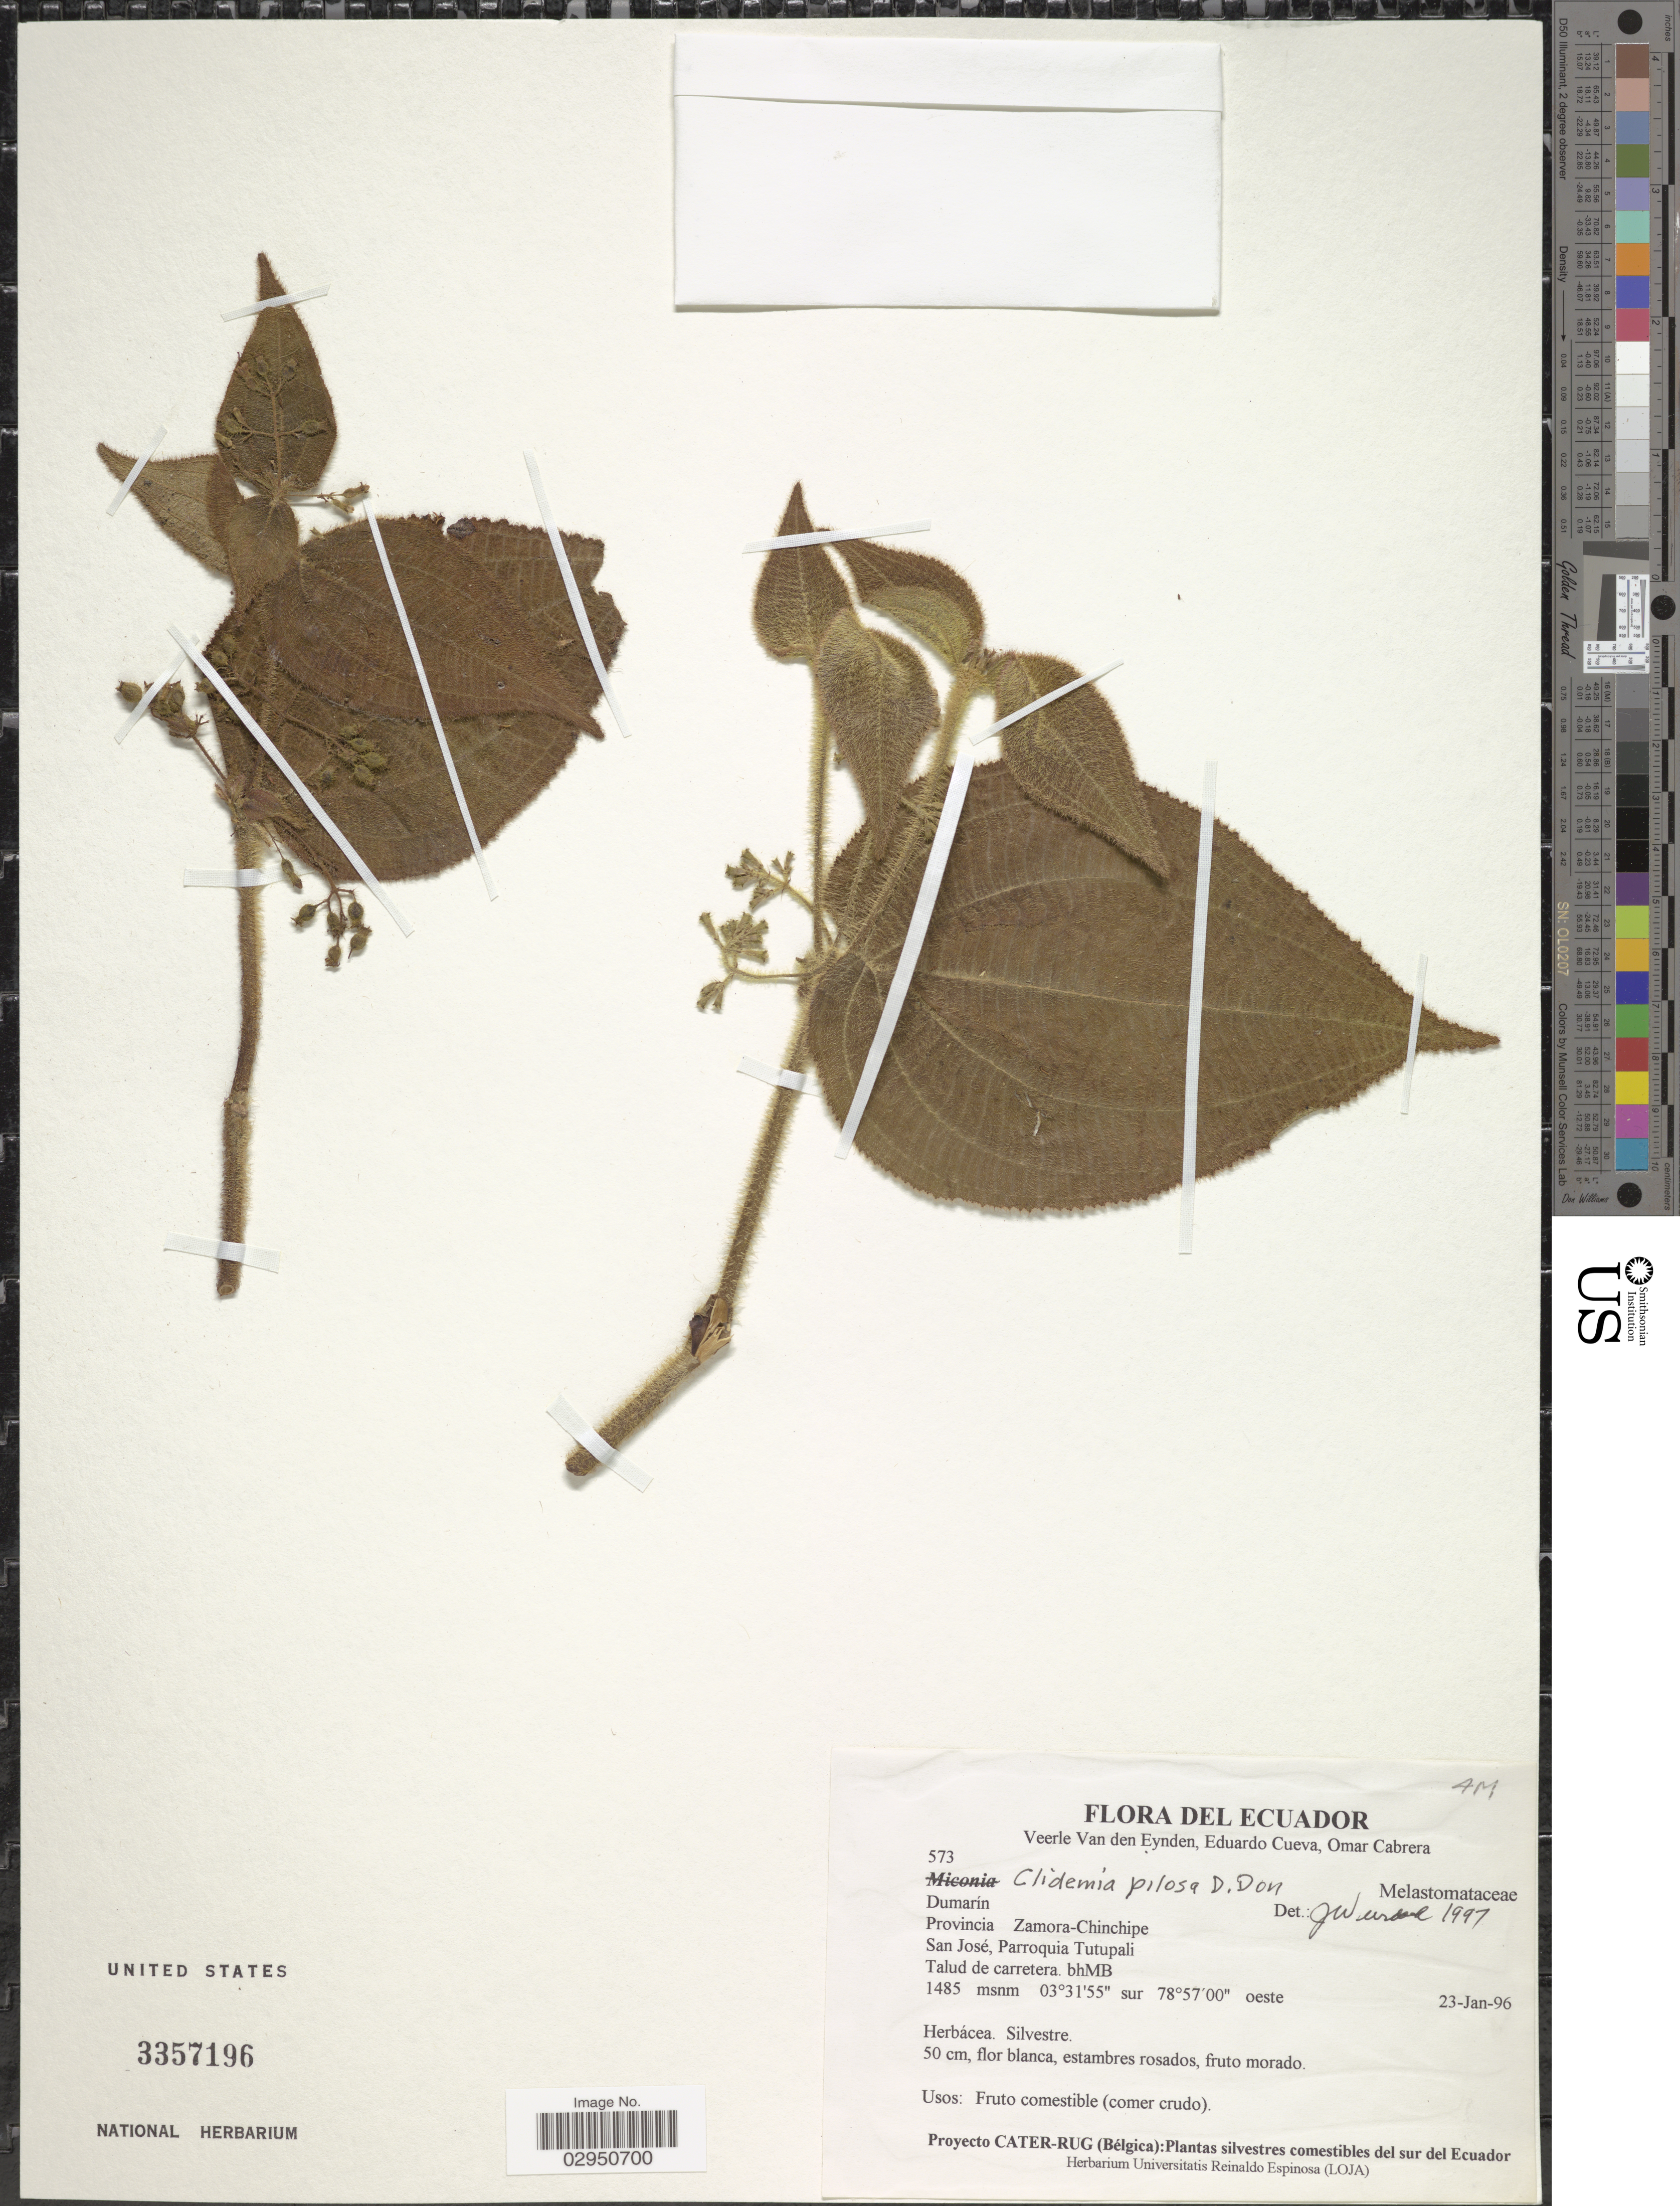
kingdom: Plantae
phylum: Tracheophyta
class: Magnoliopsida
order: Myrtales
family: Melastomataceae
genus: Clidemia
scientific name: Clidemia pilosa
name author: D. Don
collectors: V. Van den Eynden, E. Cueva & O. Cabrera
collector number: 573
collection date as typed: Transcribed d/m/y: 23/1/96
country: Ecuador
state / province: Zamora-Chinchipe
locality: Dumarín. San José, Parroquia Tutupali.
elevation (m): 1485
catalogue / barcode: US 3357196